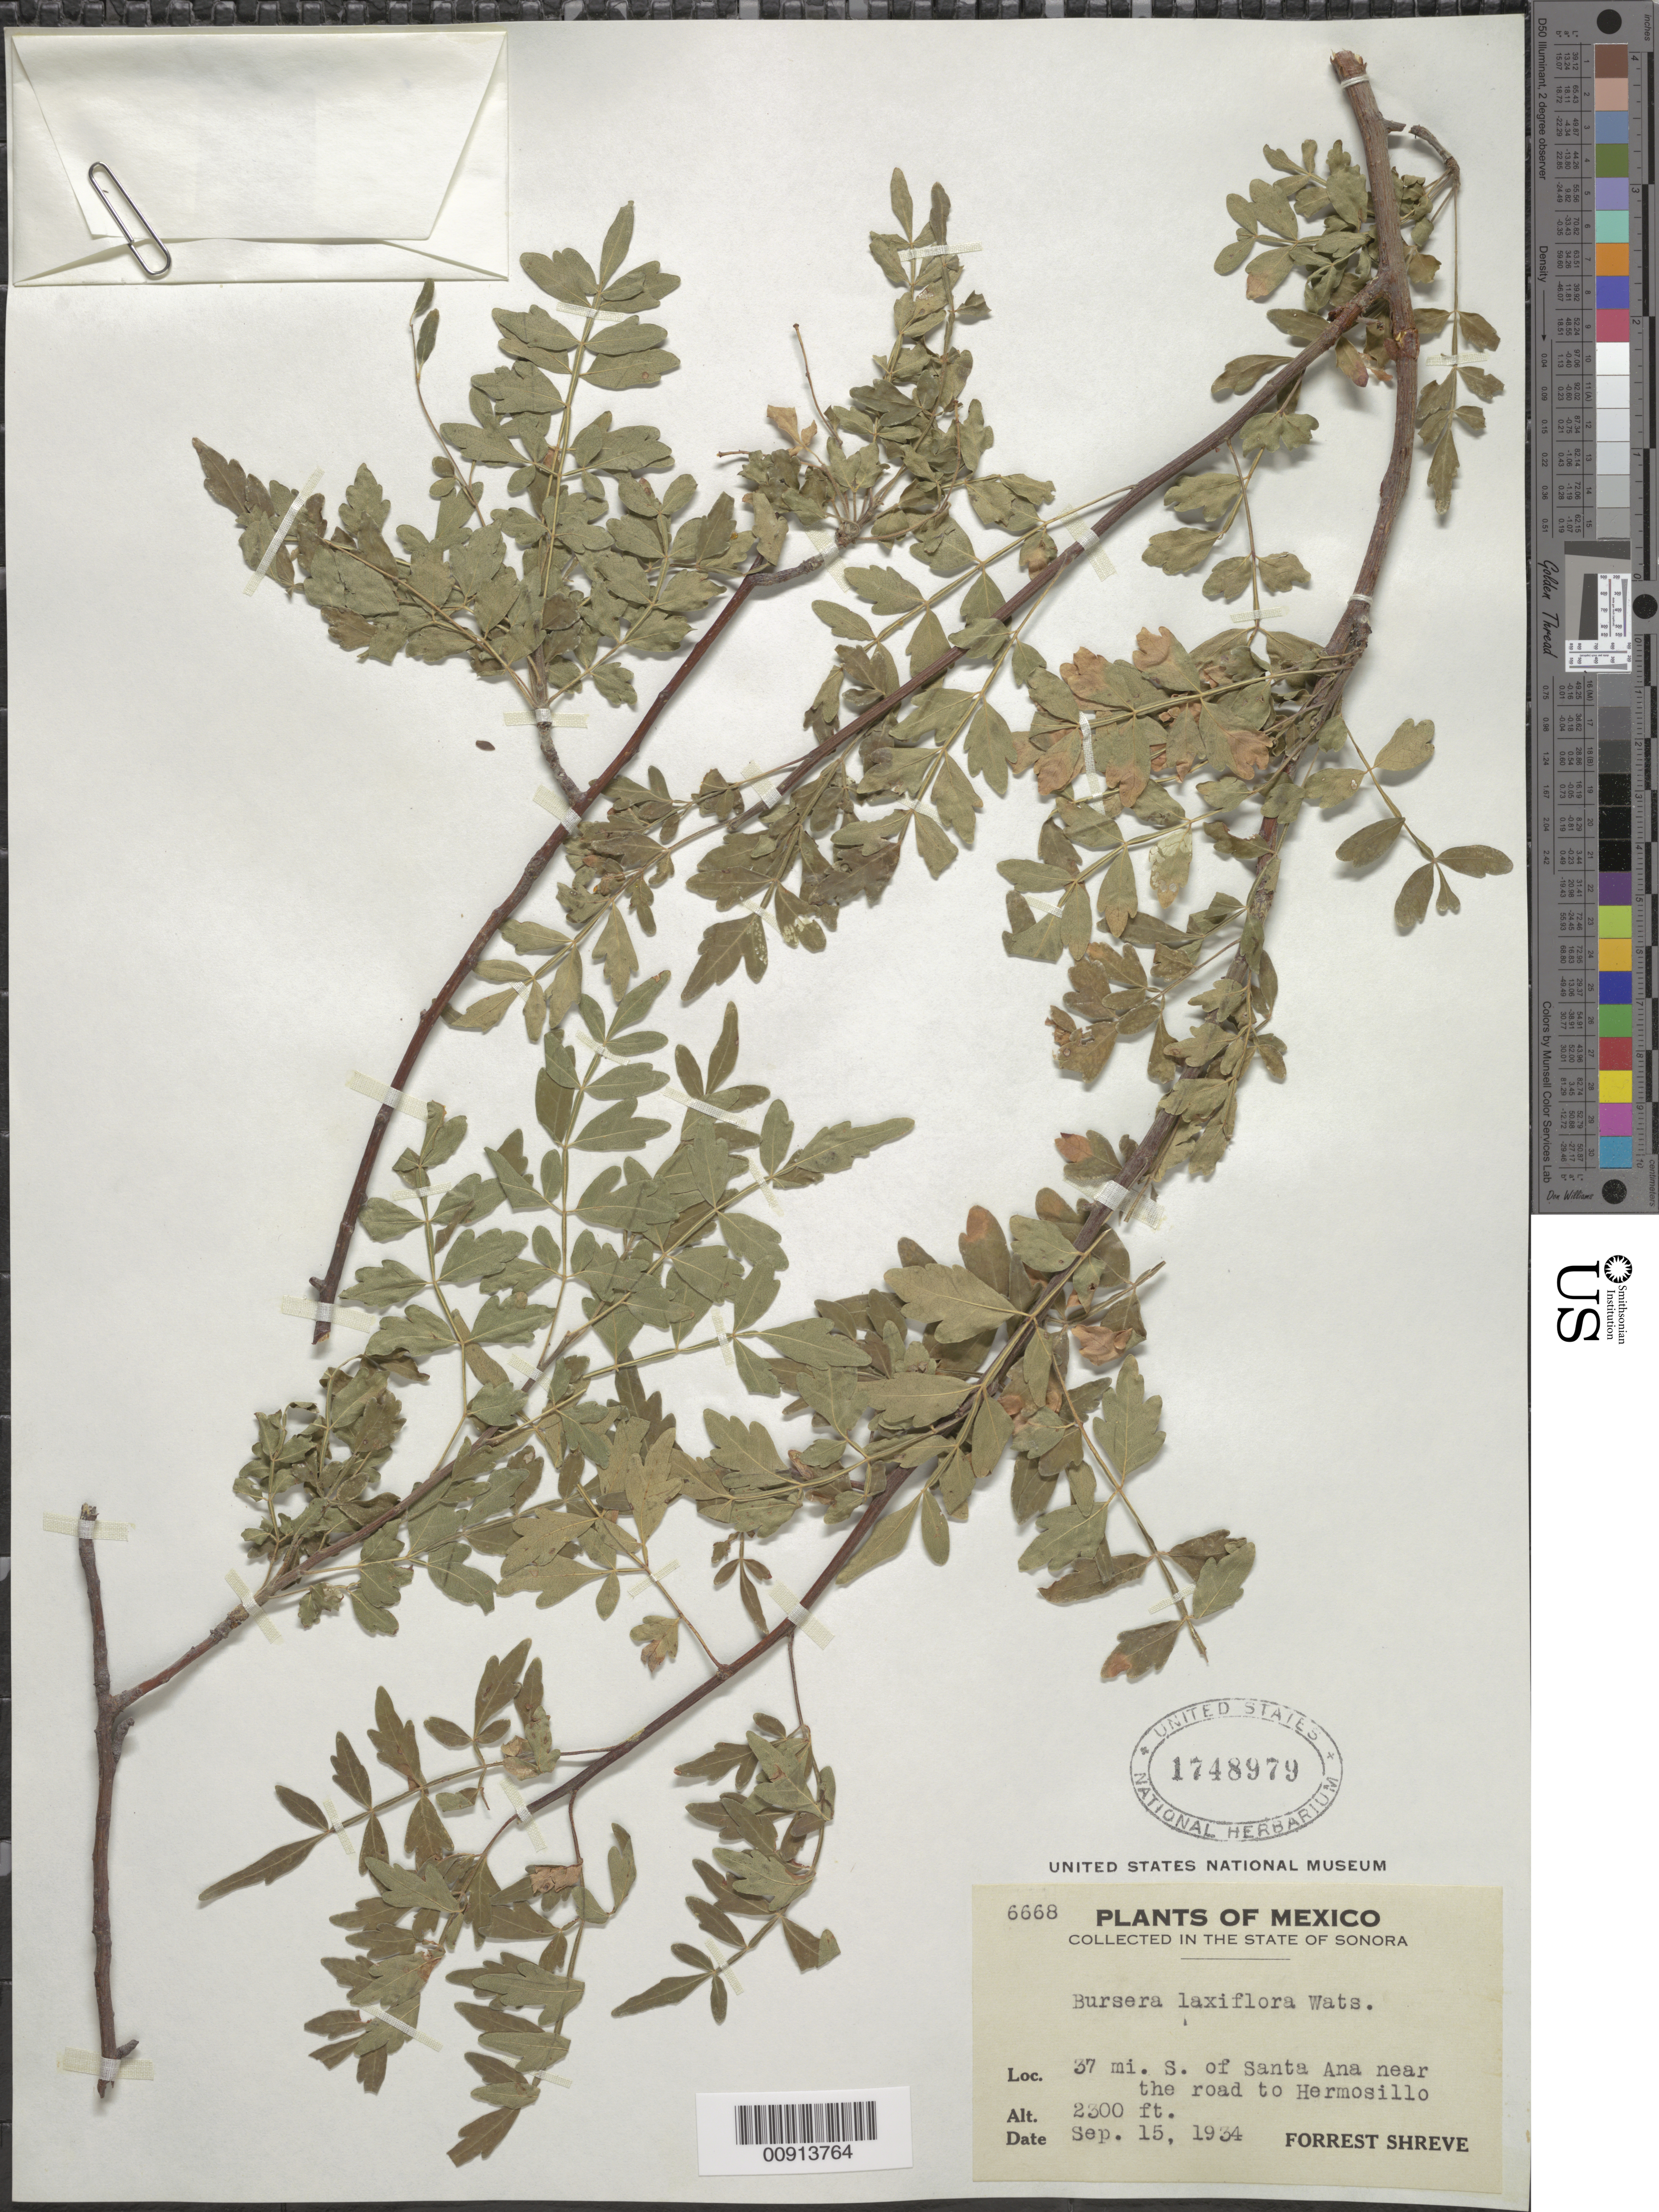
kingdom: Plantae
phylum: Tracheophyta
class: Magnoliopsida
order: Sapindales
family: Burseraceae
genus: Bursera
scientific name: Bursera laxiflora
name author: S. Watson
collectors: F. Shreve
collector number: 6668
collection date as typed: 15 Sep 1934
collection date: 1934-09-15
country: Mexico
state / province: Sonora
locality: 37 mi. S of Santa Ana near the road to Hermosillo, Sonora.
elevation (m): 701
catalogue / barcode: US 1748979